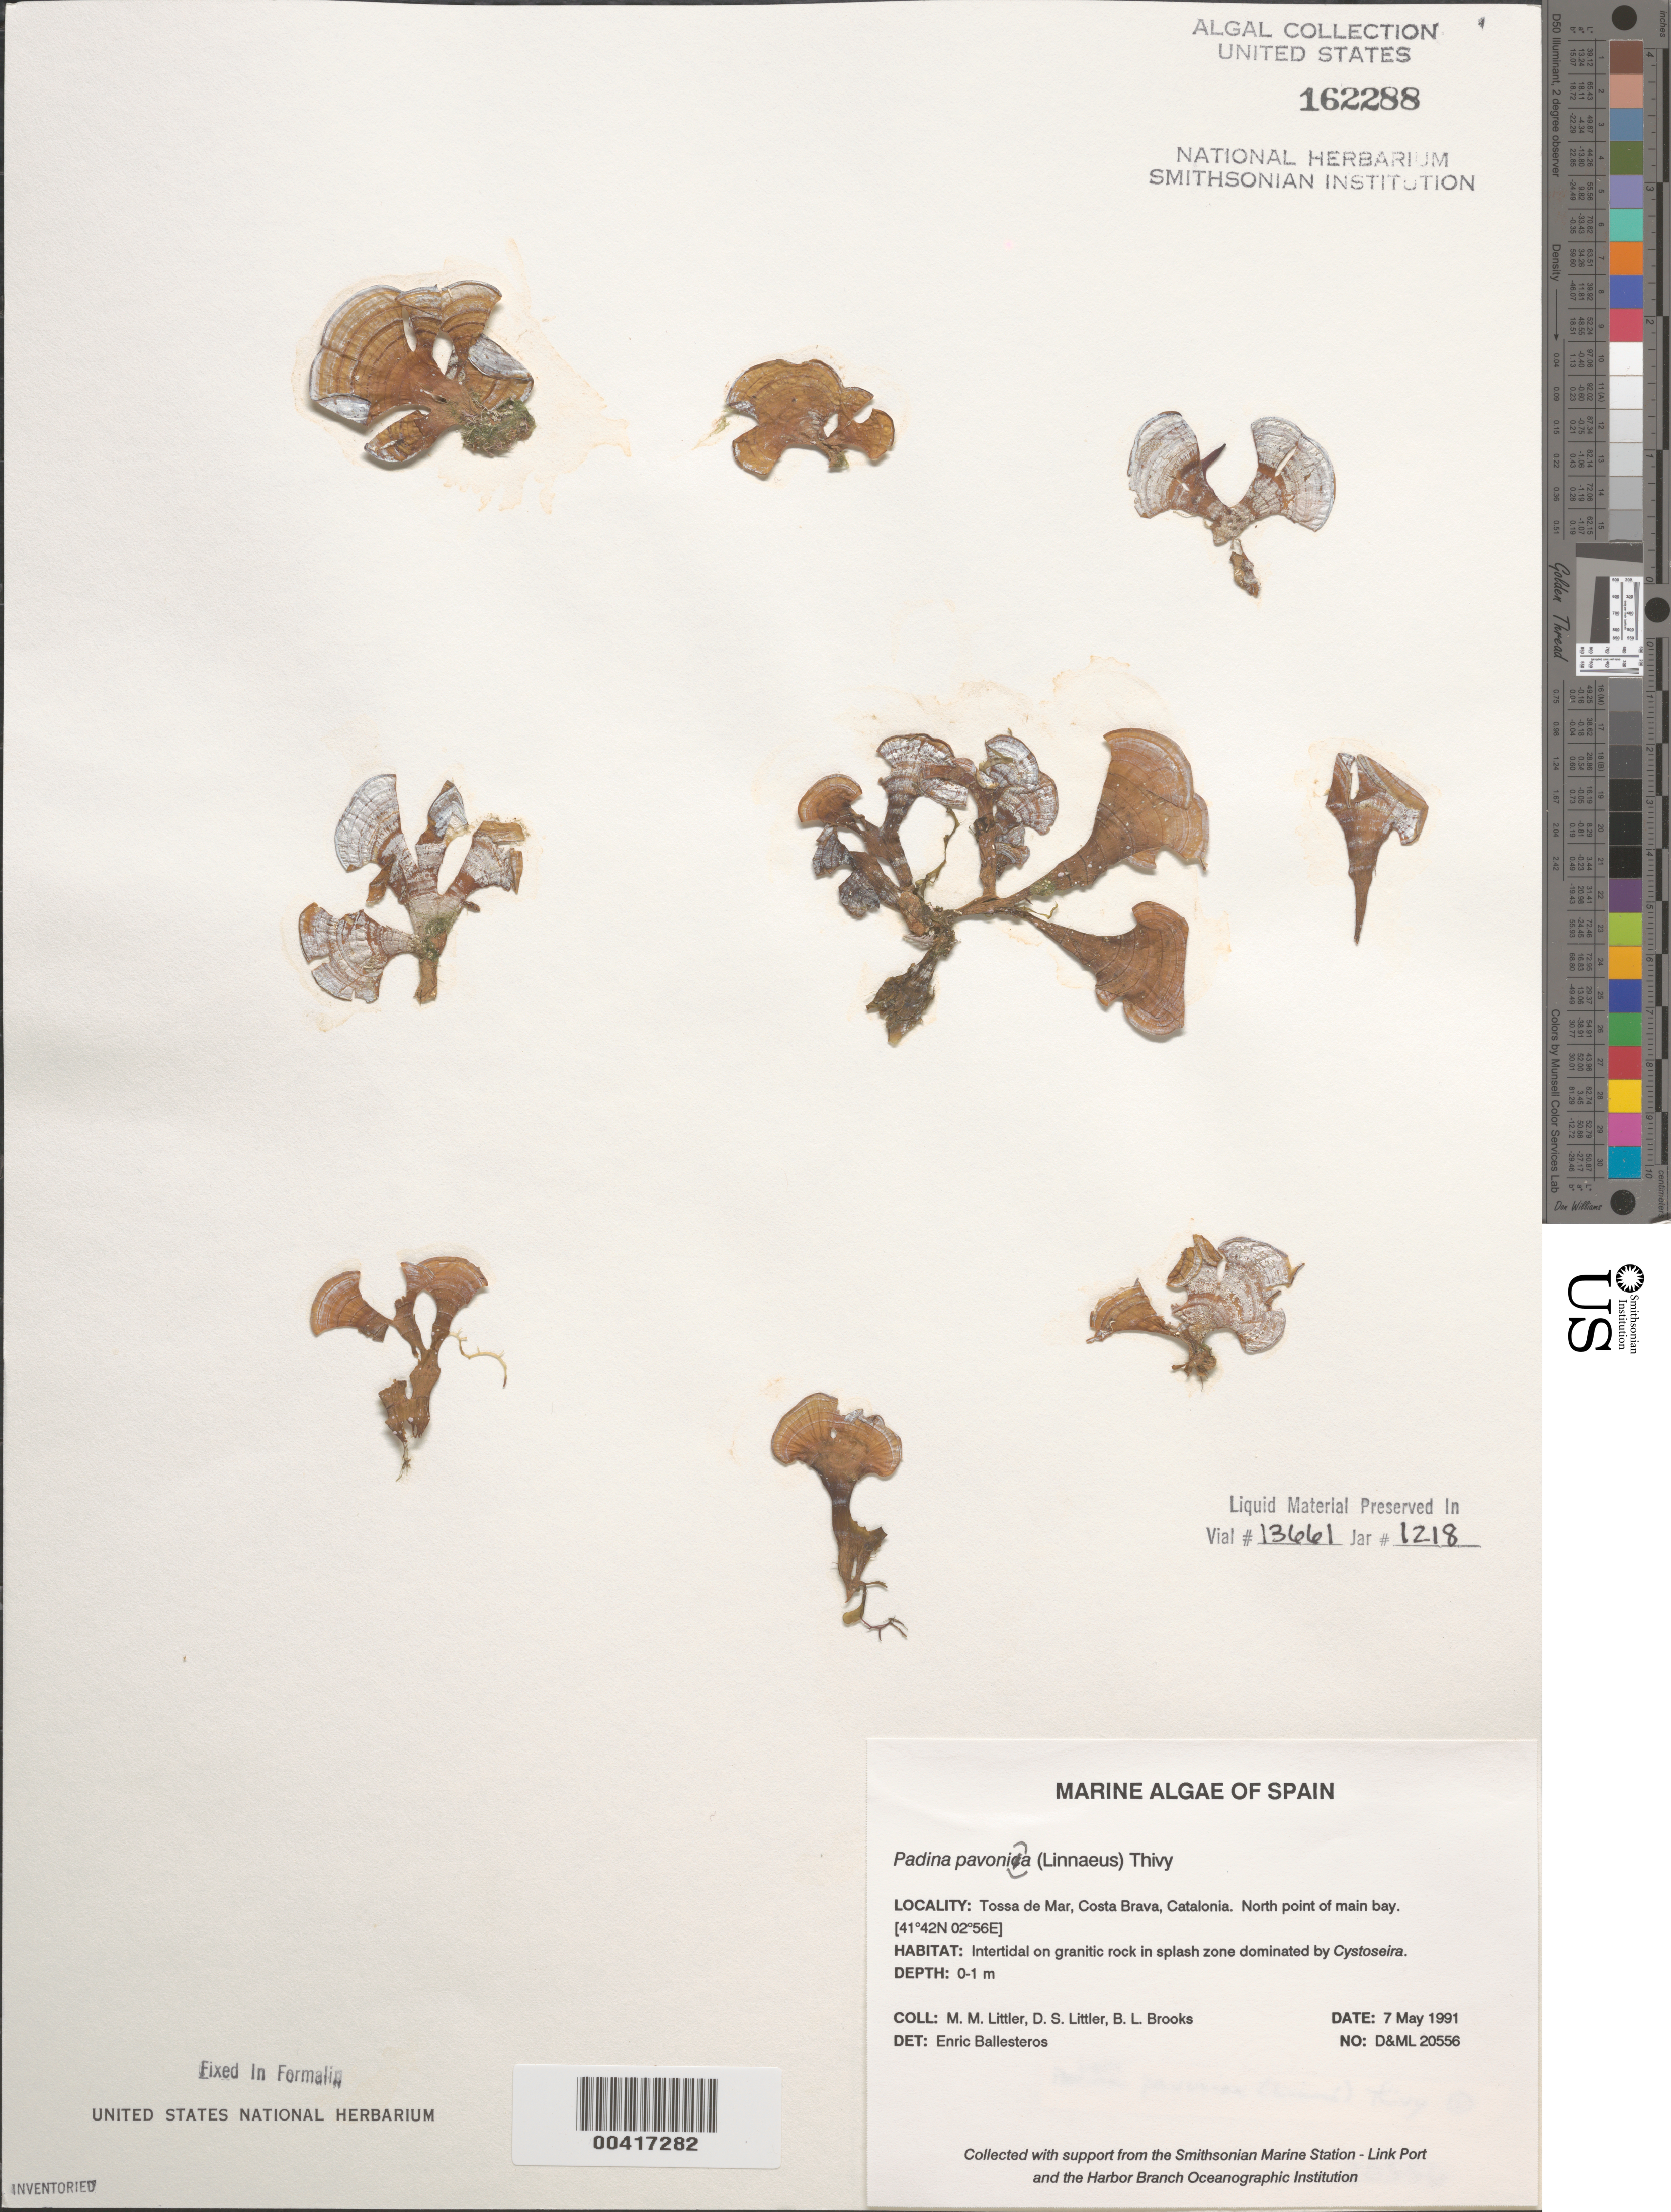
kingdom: Chromista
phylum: Ochrophyta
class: Phaeophyceae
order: Dictyotales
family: Dictyotaceae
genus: Padina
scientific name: Padina pavonica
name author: (L.) Thivy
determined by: Ballesteros, E.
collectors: M. M. Littler, D. S. Littler & B. Brooks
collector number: D&ML 20556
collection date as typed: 07 May 1991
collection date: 1991-05-07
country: Spain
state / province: Catalunya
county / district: Girona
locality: Tossa de mar, costa brava, catalonia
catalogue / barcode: US 162288